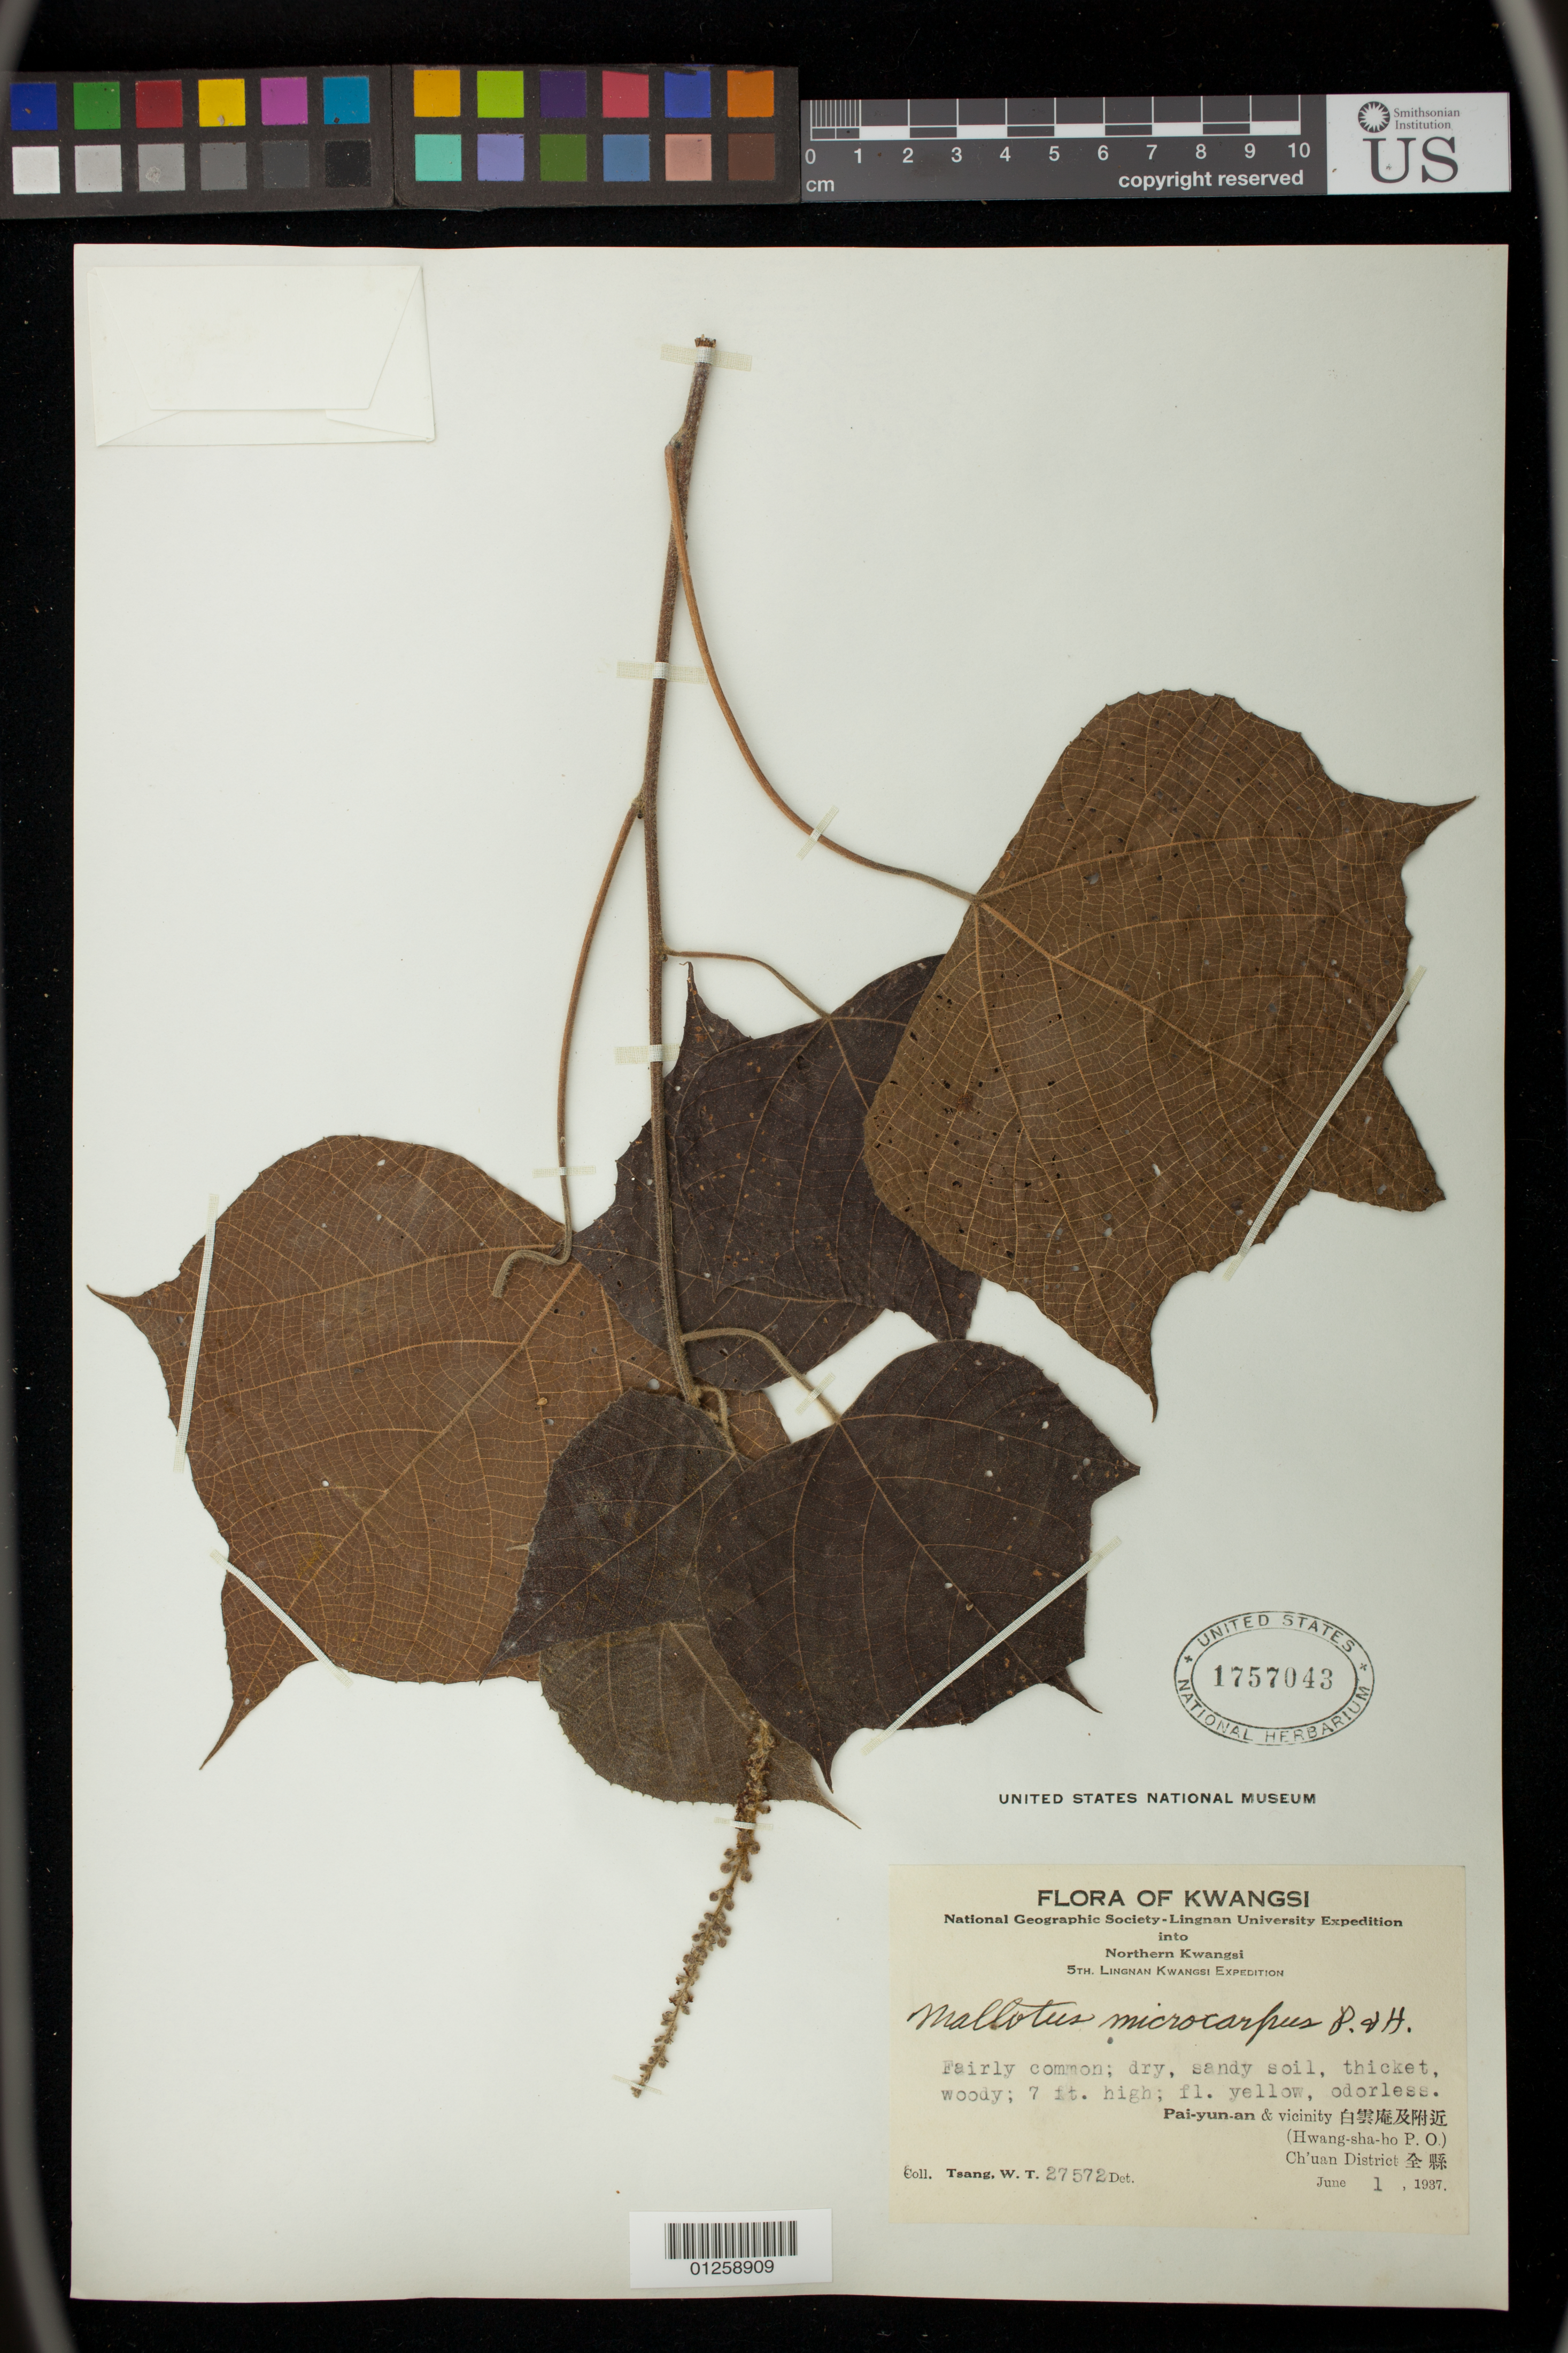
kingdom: Plantae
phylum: Tracheophyta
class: Magnoliopsida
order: Malpighiales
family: Euphorbiaceae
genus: Mallotus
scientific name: Mallotus microcarpus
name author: Pax & K. Hoffm.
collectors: W. T. Tsang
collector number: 27572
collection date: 1937-06-01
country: China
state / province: Guangxi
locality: Pai-yun-an & vicinity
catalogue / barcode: US 1757043